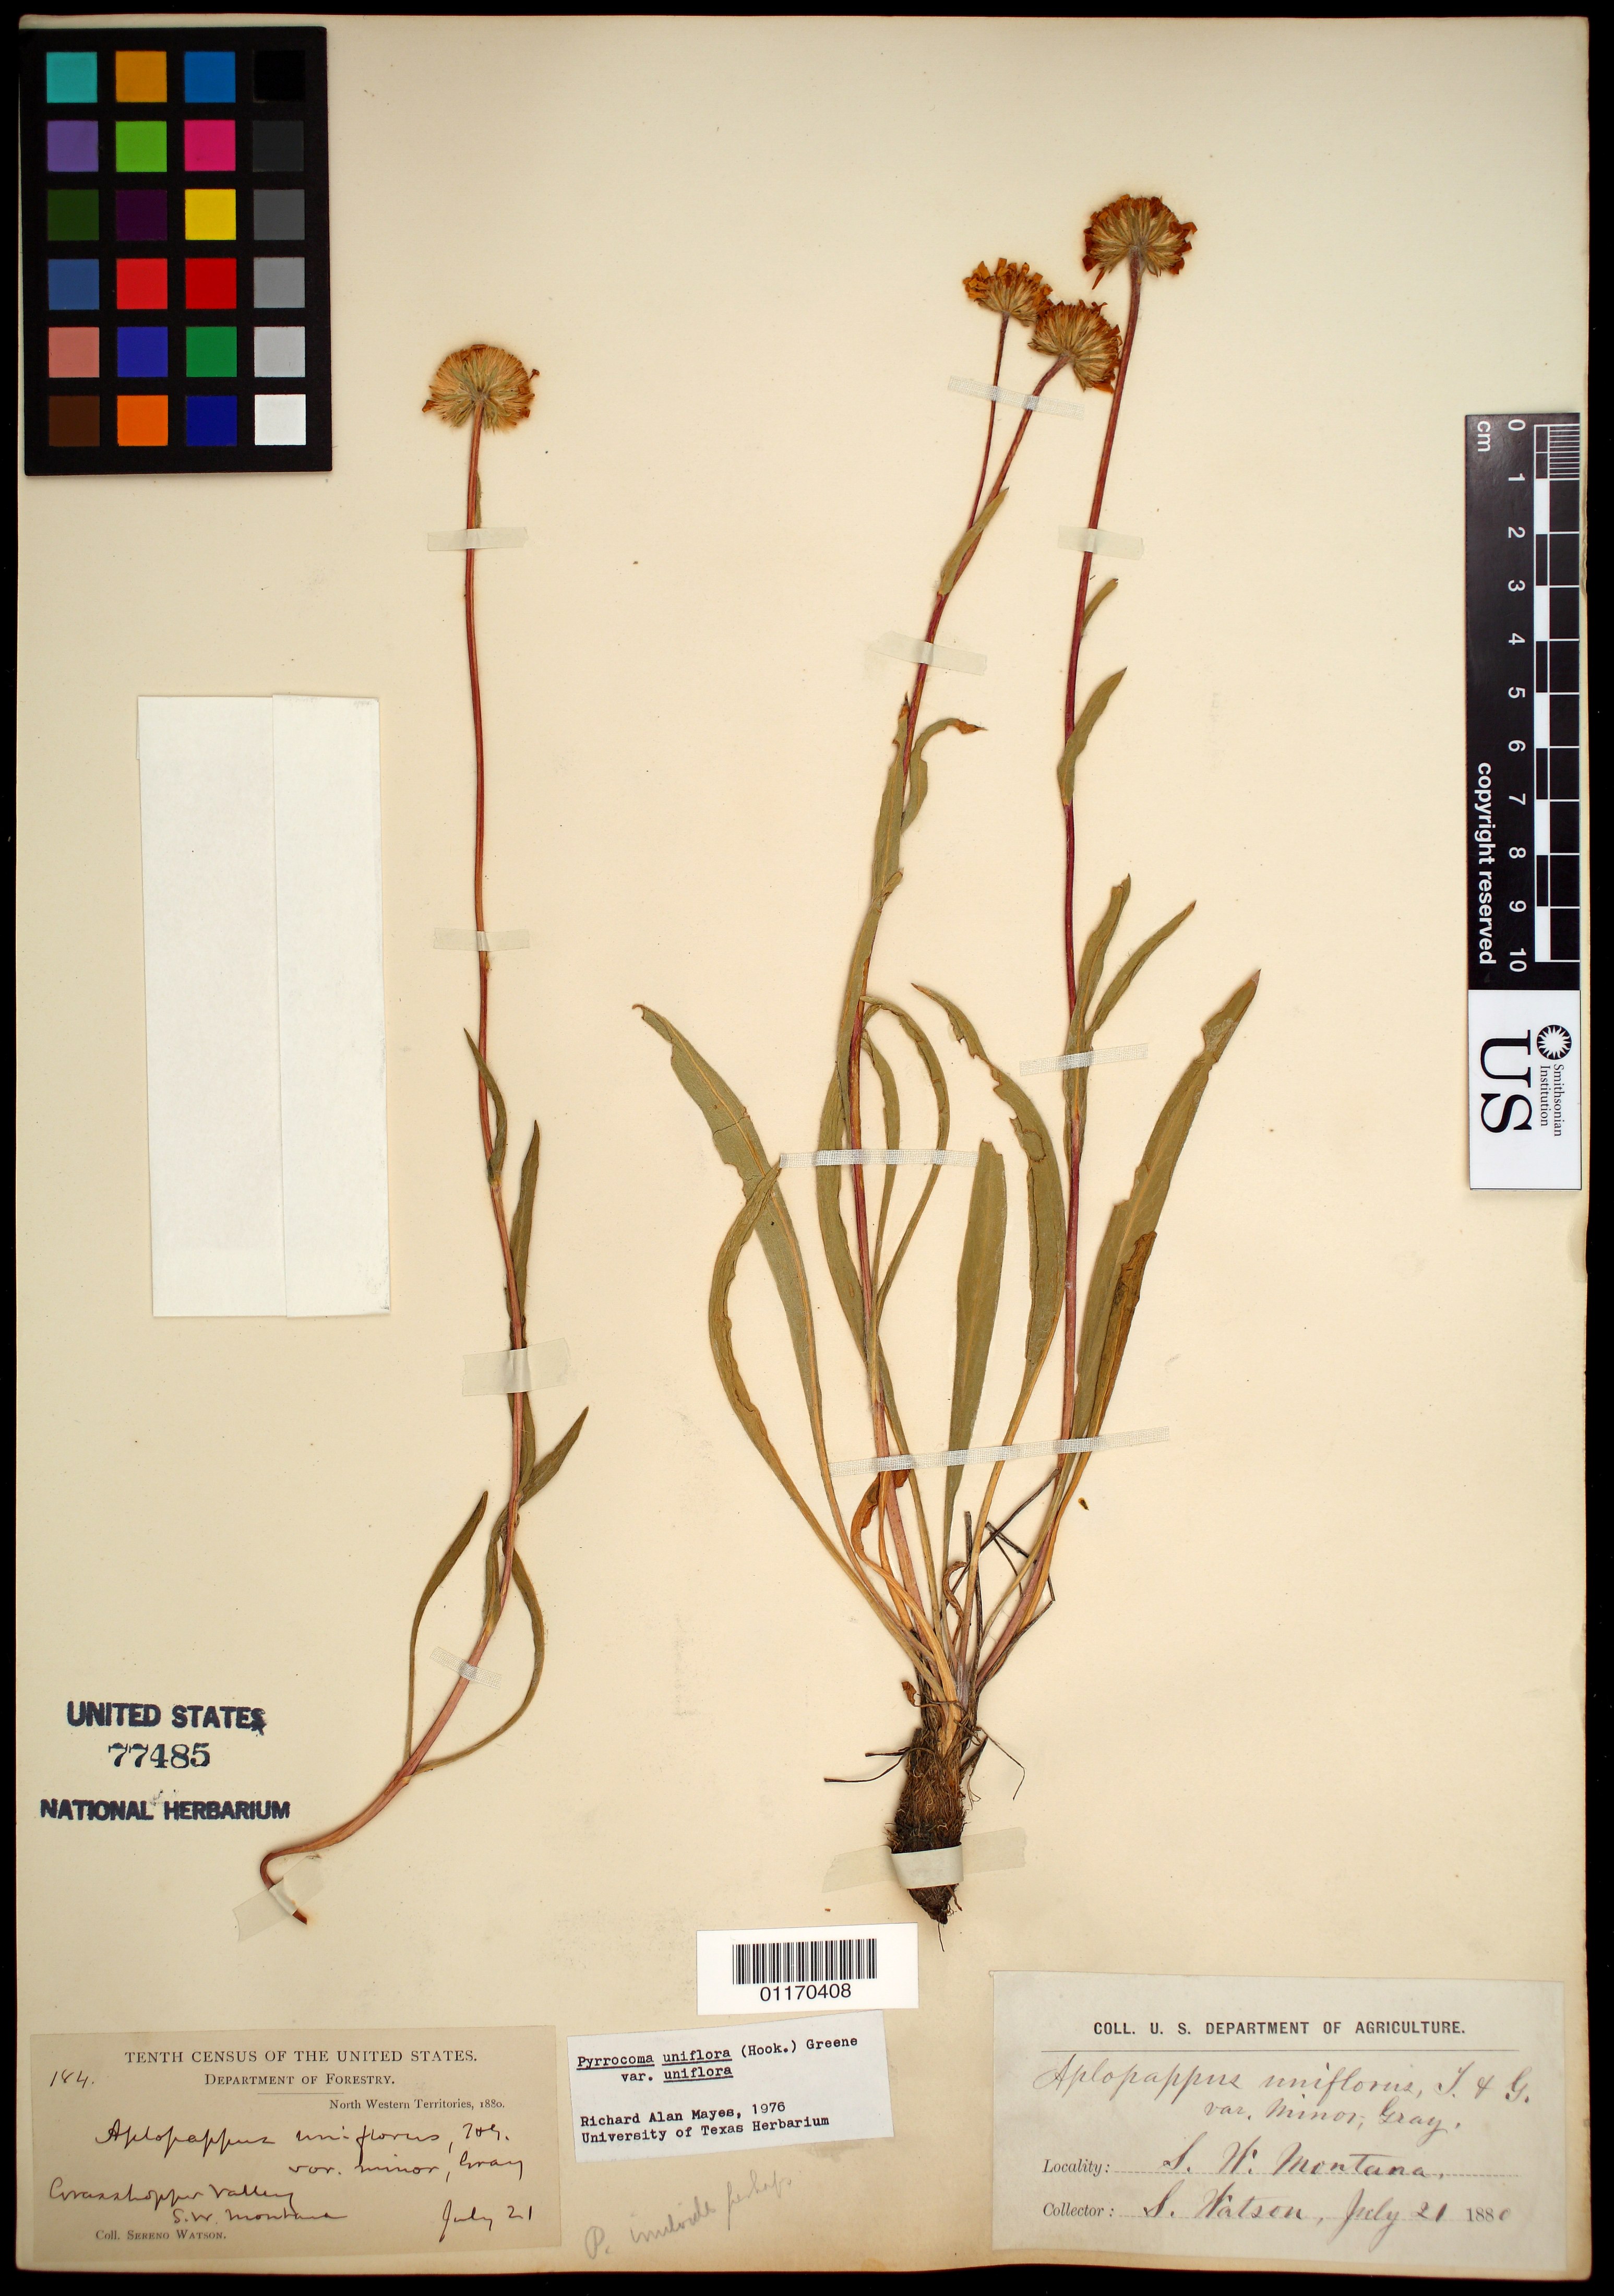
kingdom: Plantae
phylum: Tracheophyta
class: Magnoliopsida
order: Asterales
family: Asteraceae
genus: Pyrrocoma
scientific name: Pyrrocoma uniflora var. uniflora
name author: (Hook.) Greene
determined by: Mayes, R. A.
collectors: S. Watson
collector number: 184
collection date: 1880-07-21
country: United States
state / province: Montana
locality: Grasshopper Valley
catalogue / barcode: US 77485